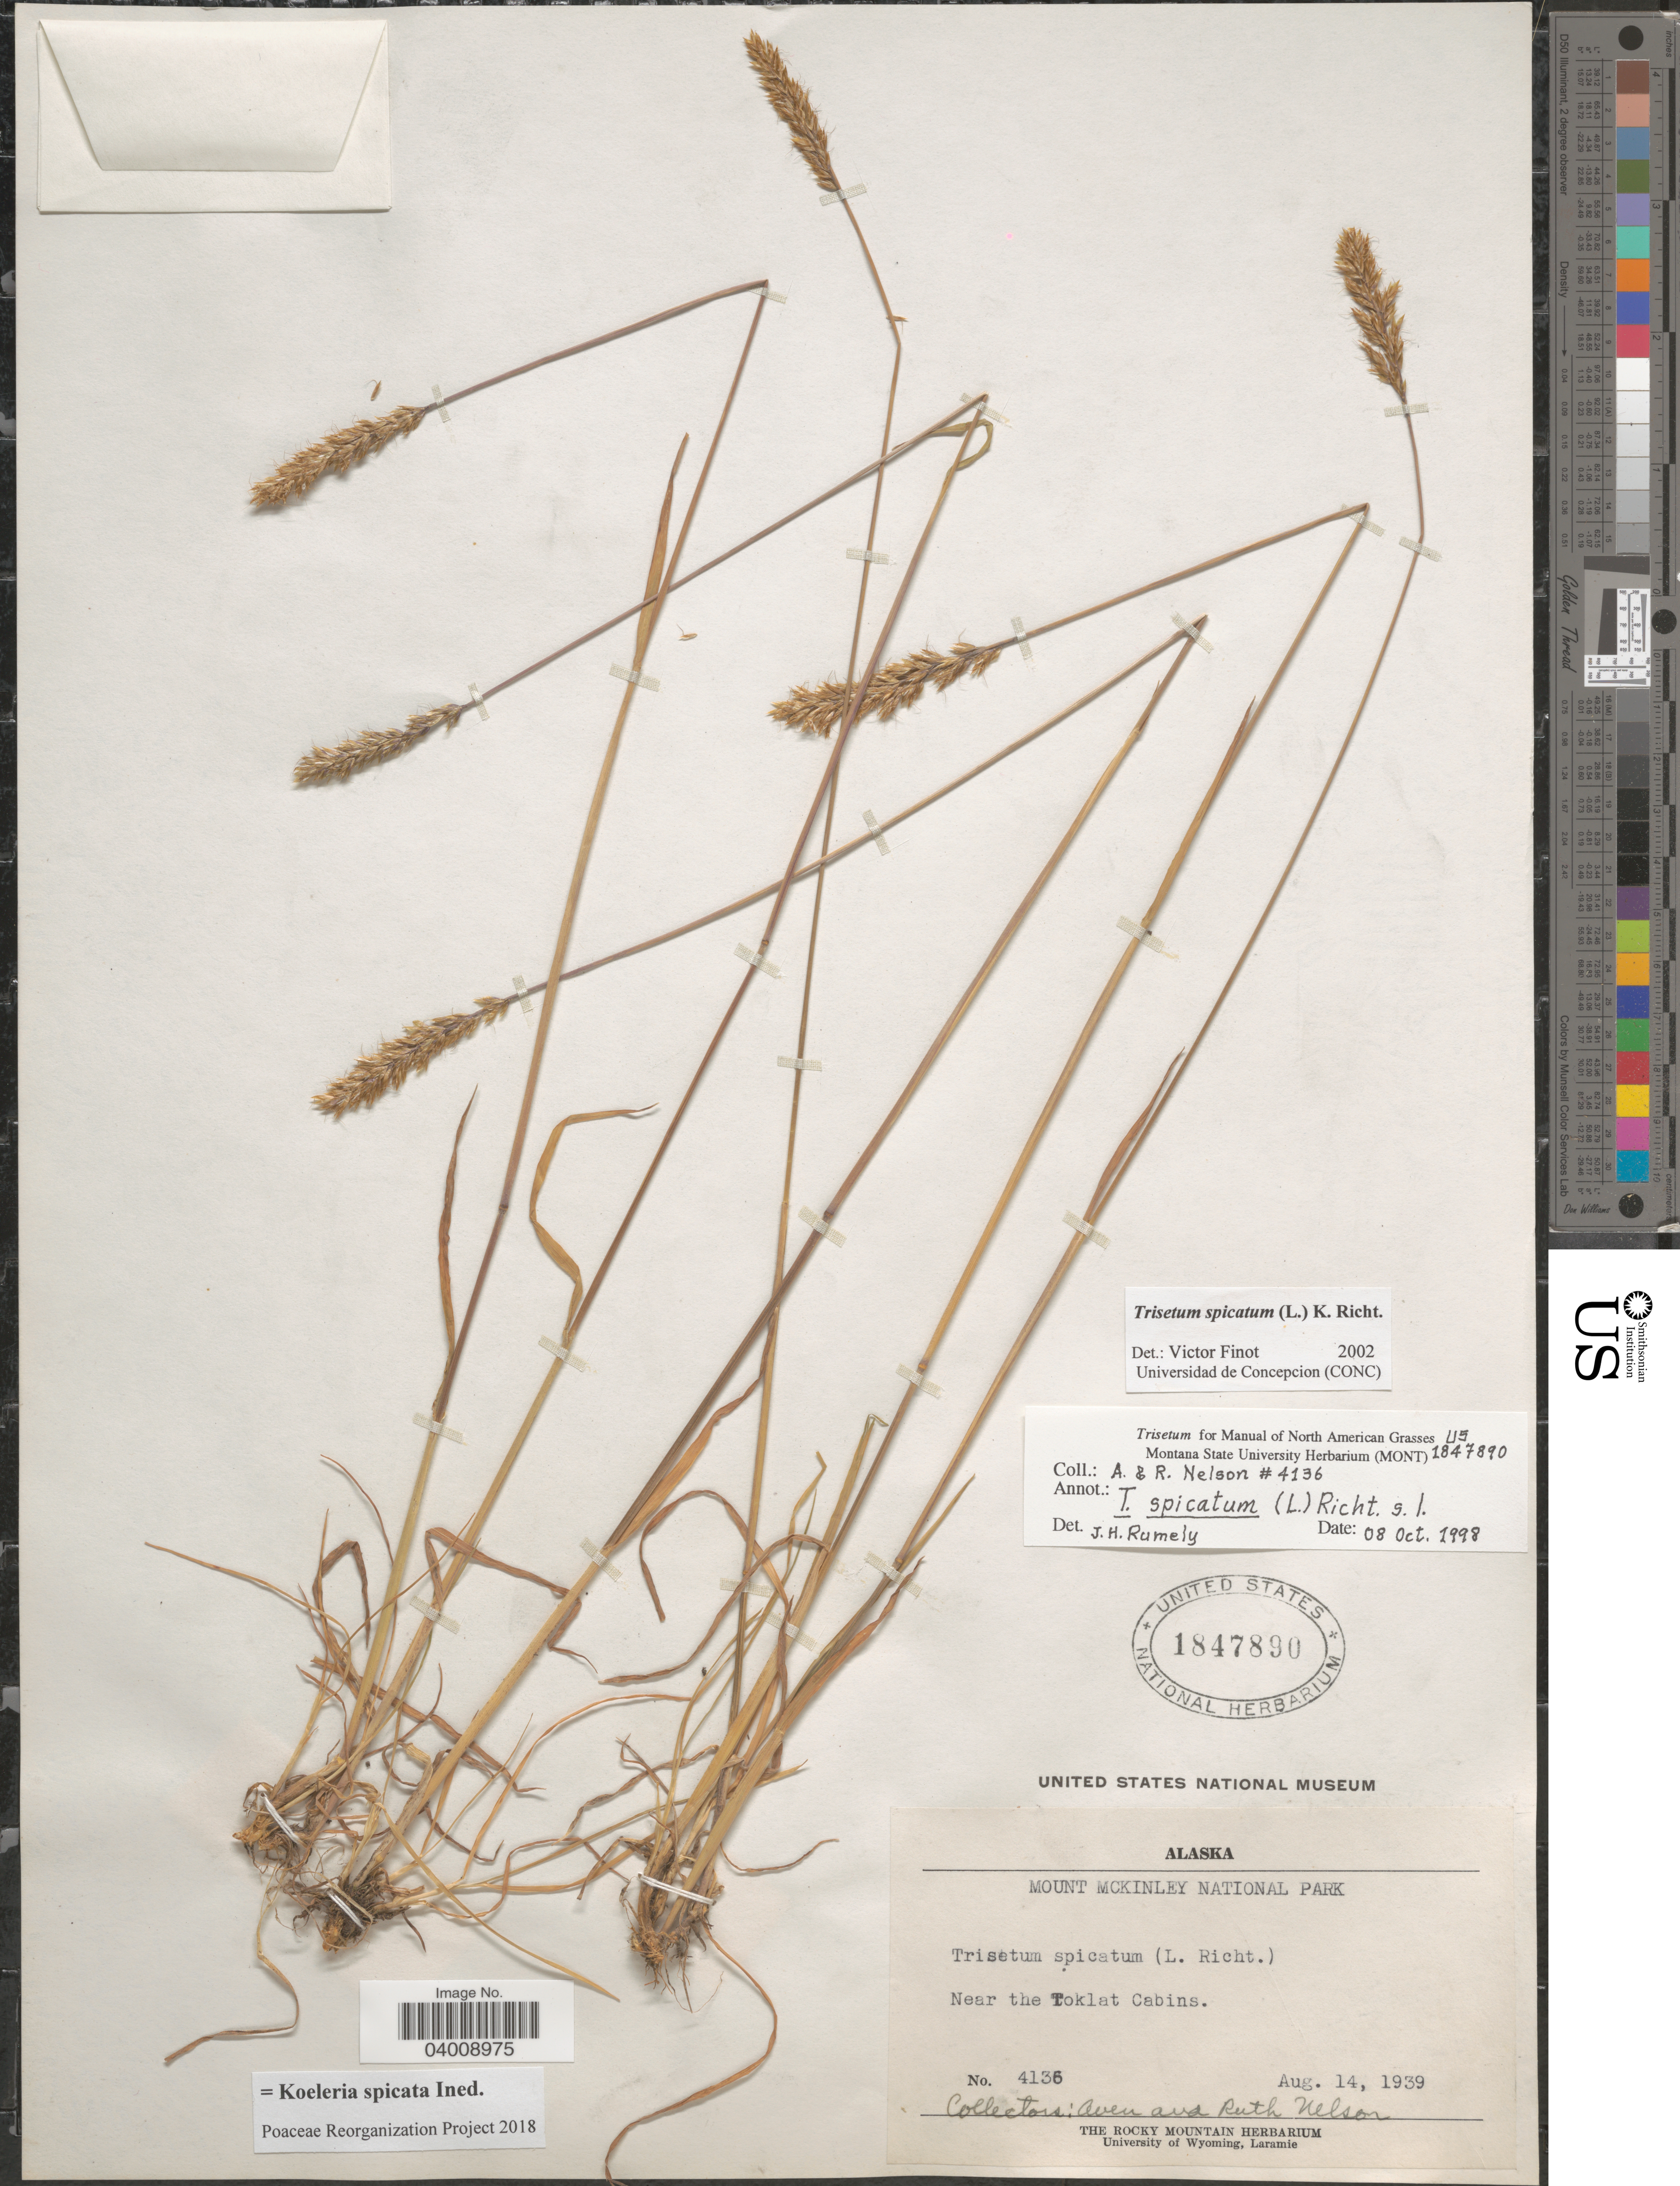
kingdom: Plantae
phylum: Tracheophyta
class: Liliopsida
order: Poales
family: Poaceae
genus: Koeleria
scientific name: Koeleria spicata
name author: (L.) Barberá et al.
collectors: A. Nelson & R. A. Nelson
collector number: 4136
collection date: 1939-08-14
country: United States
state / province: Alaska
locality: Mount McKinley National Park. Near the Toklat Cabins.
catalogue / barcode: US 1847890